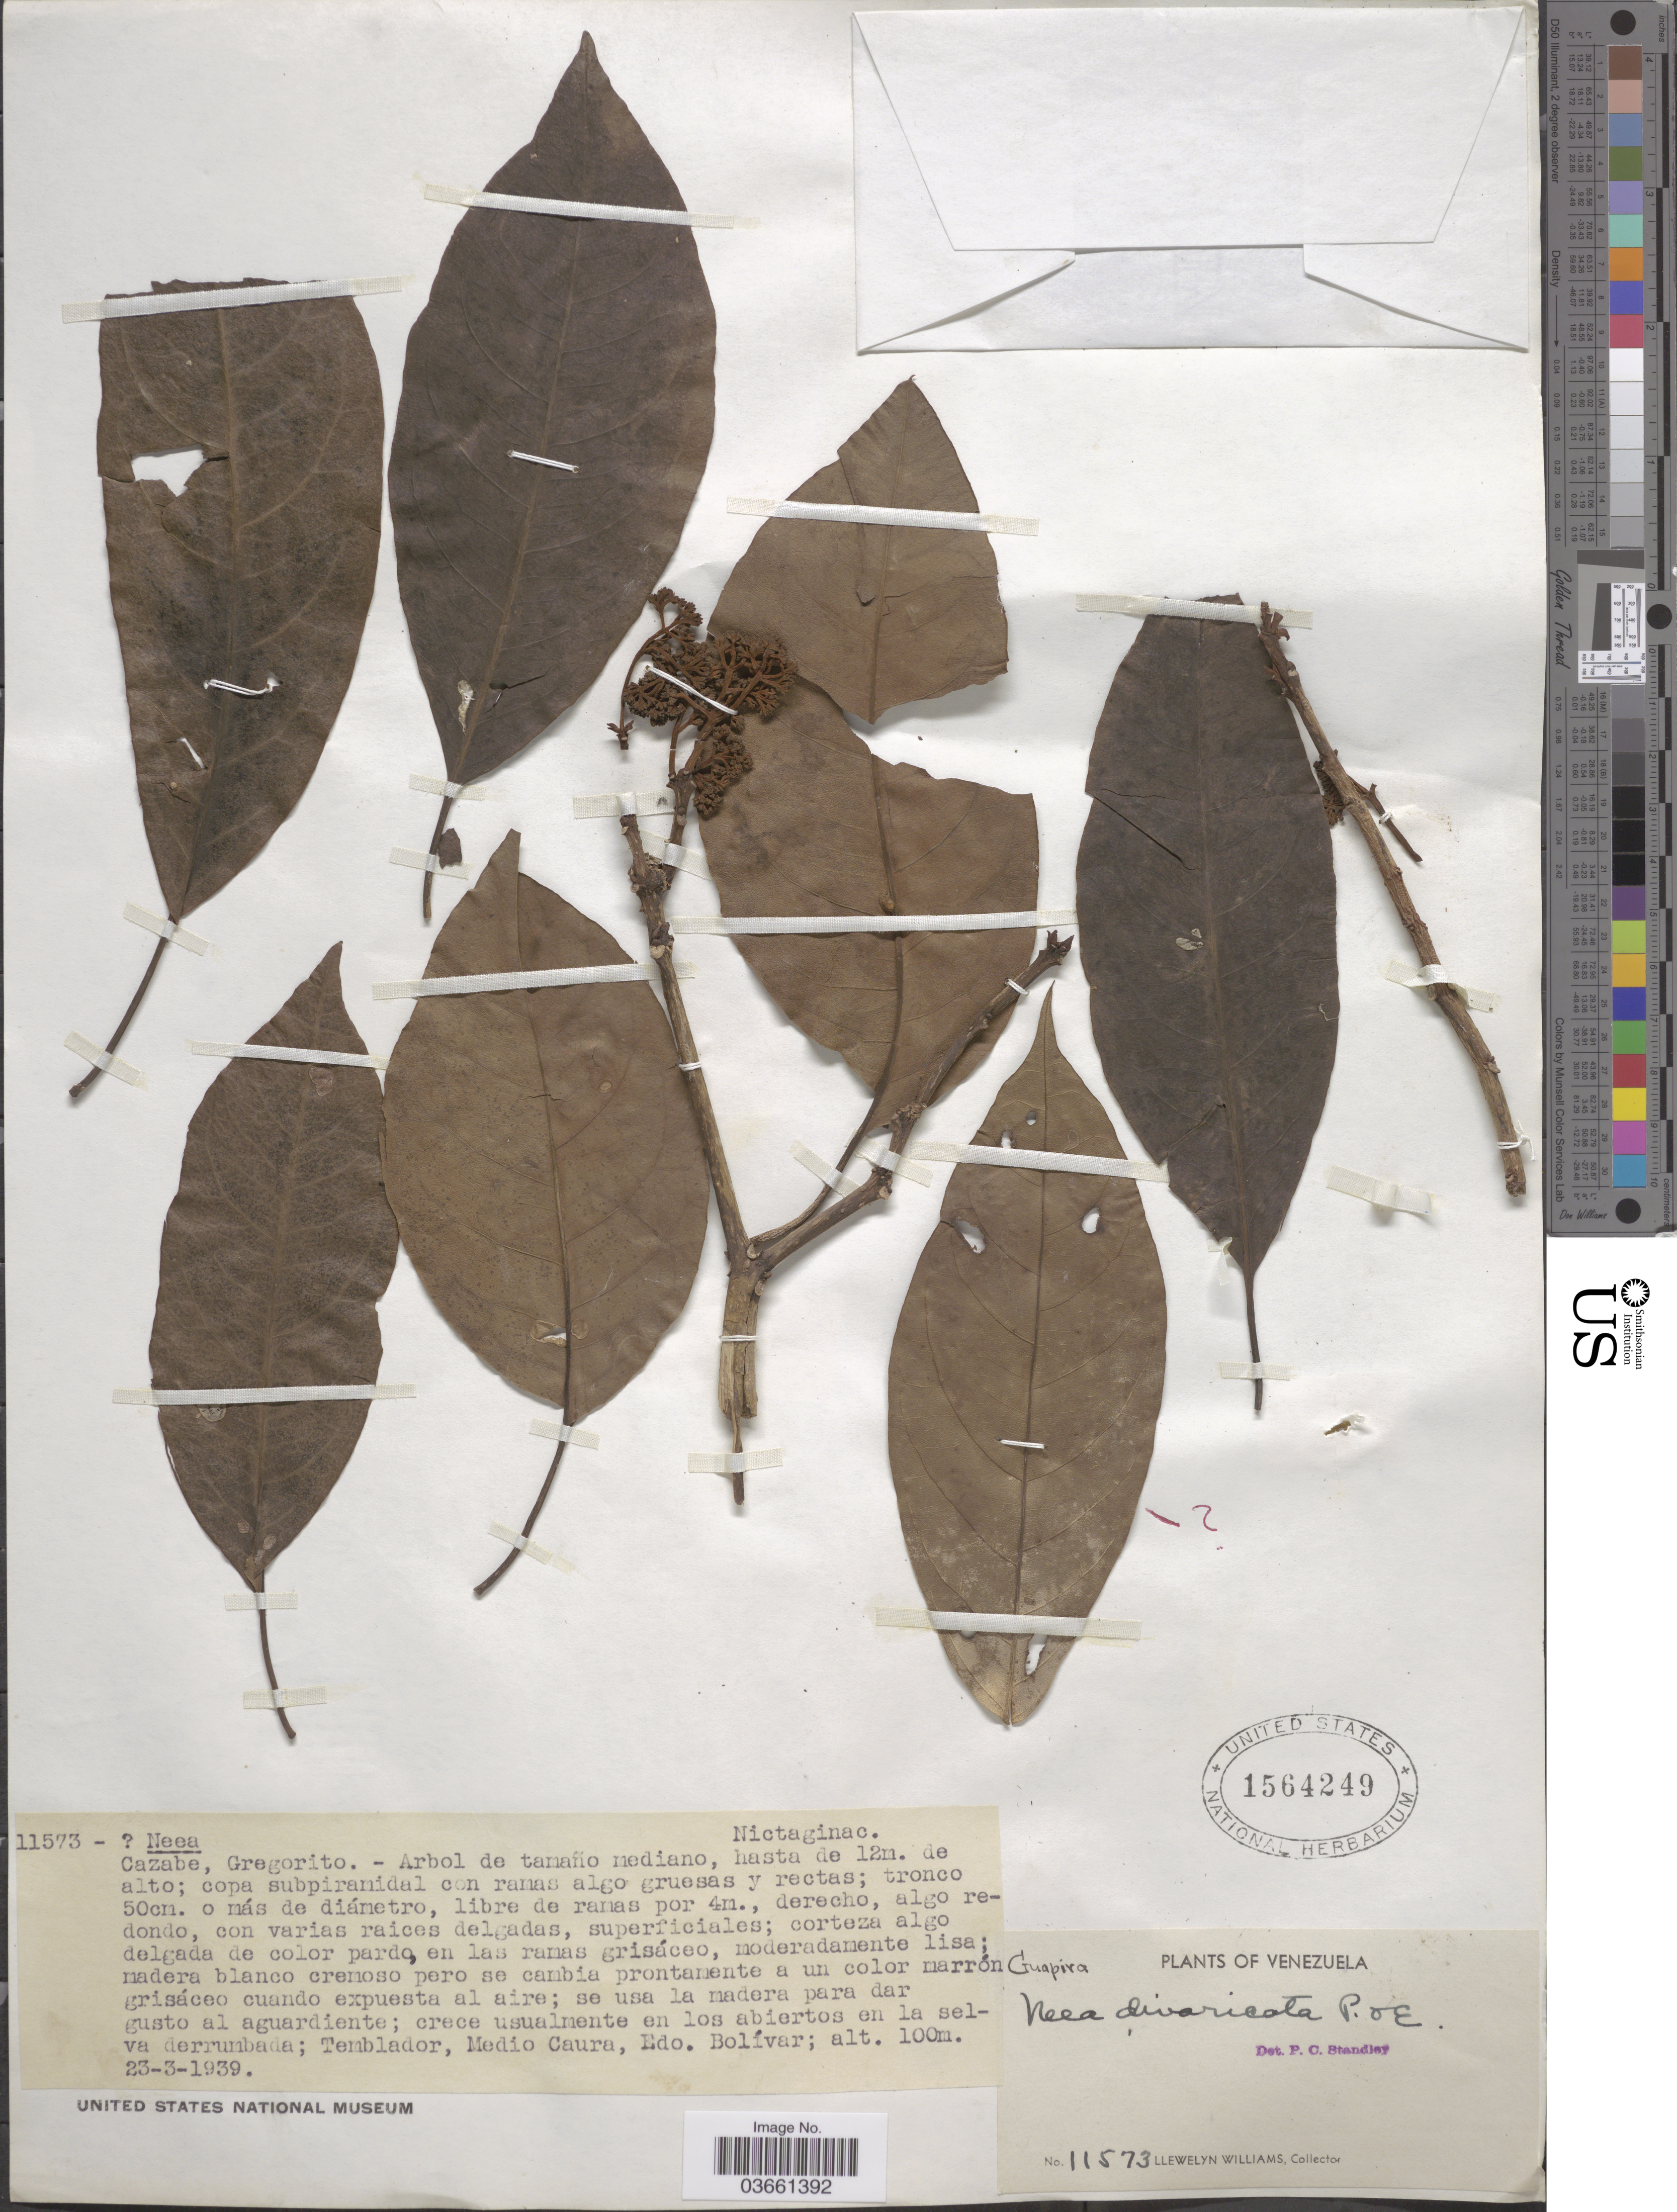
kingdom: Plantae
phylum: Tracheophyta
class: Magnoliopsida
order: Caryophyllales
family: Nyctaginaceae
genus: Guapira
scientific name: Guapira sp.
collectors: Ll. Williams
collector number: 11573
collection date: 1939-03-23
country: Venezuela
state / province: Bolivar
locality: Temblador, Medio Caura.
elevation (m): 100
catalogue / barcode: US 1564249